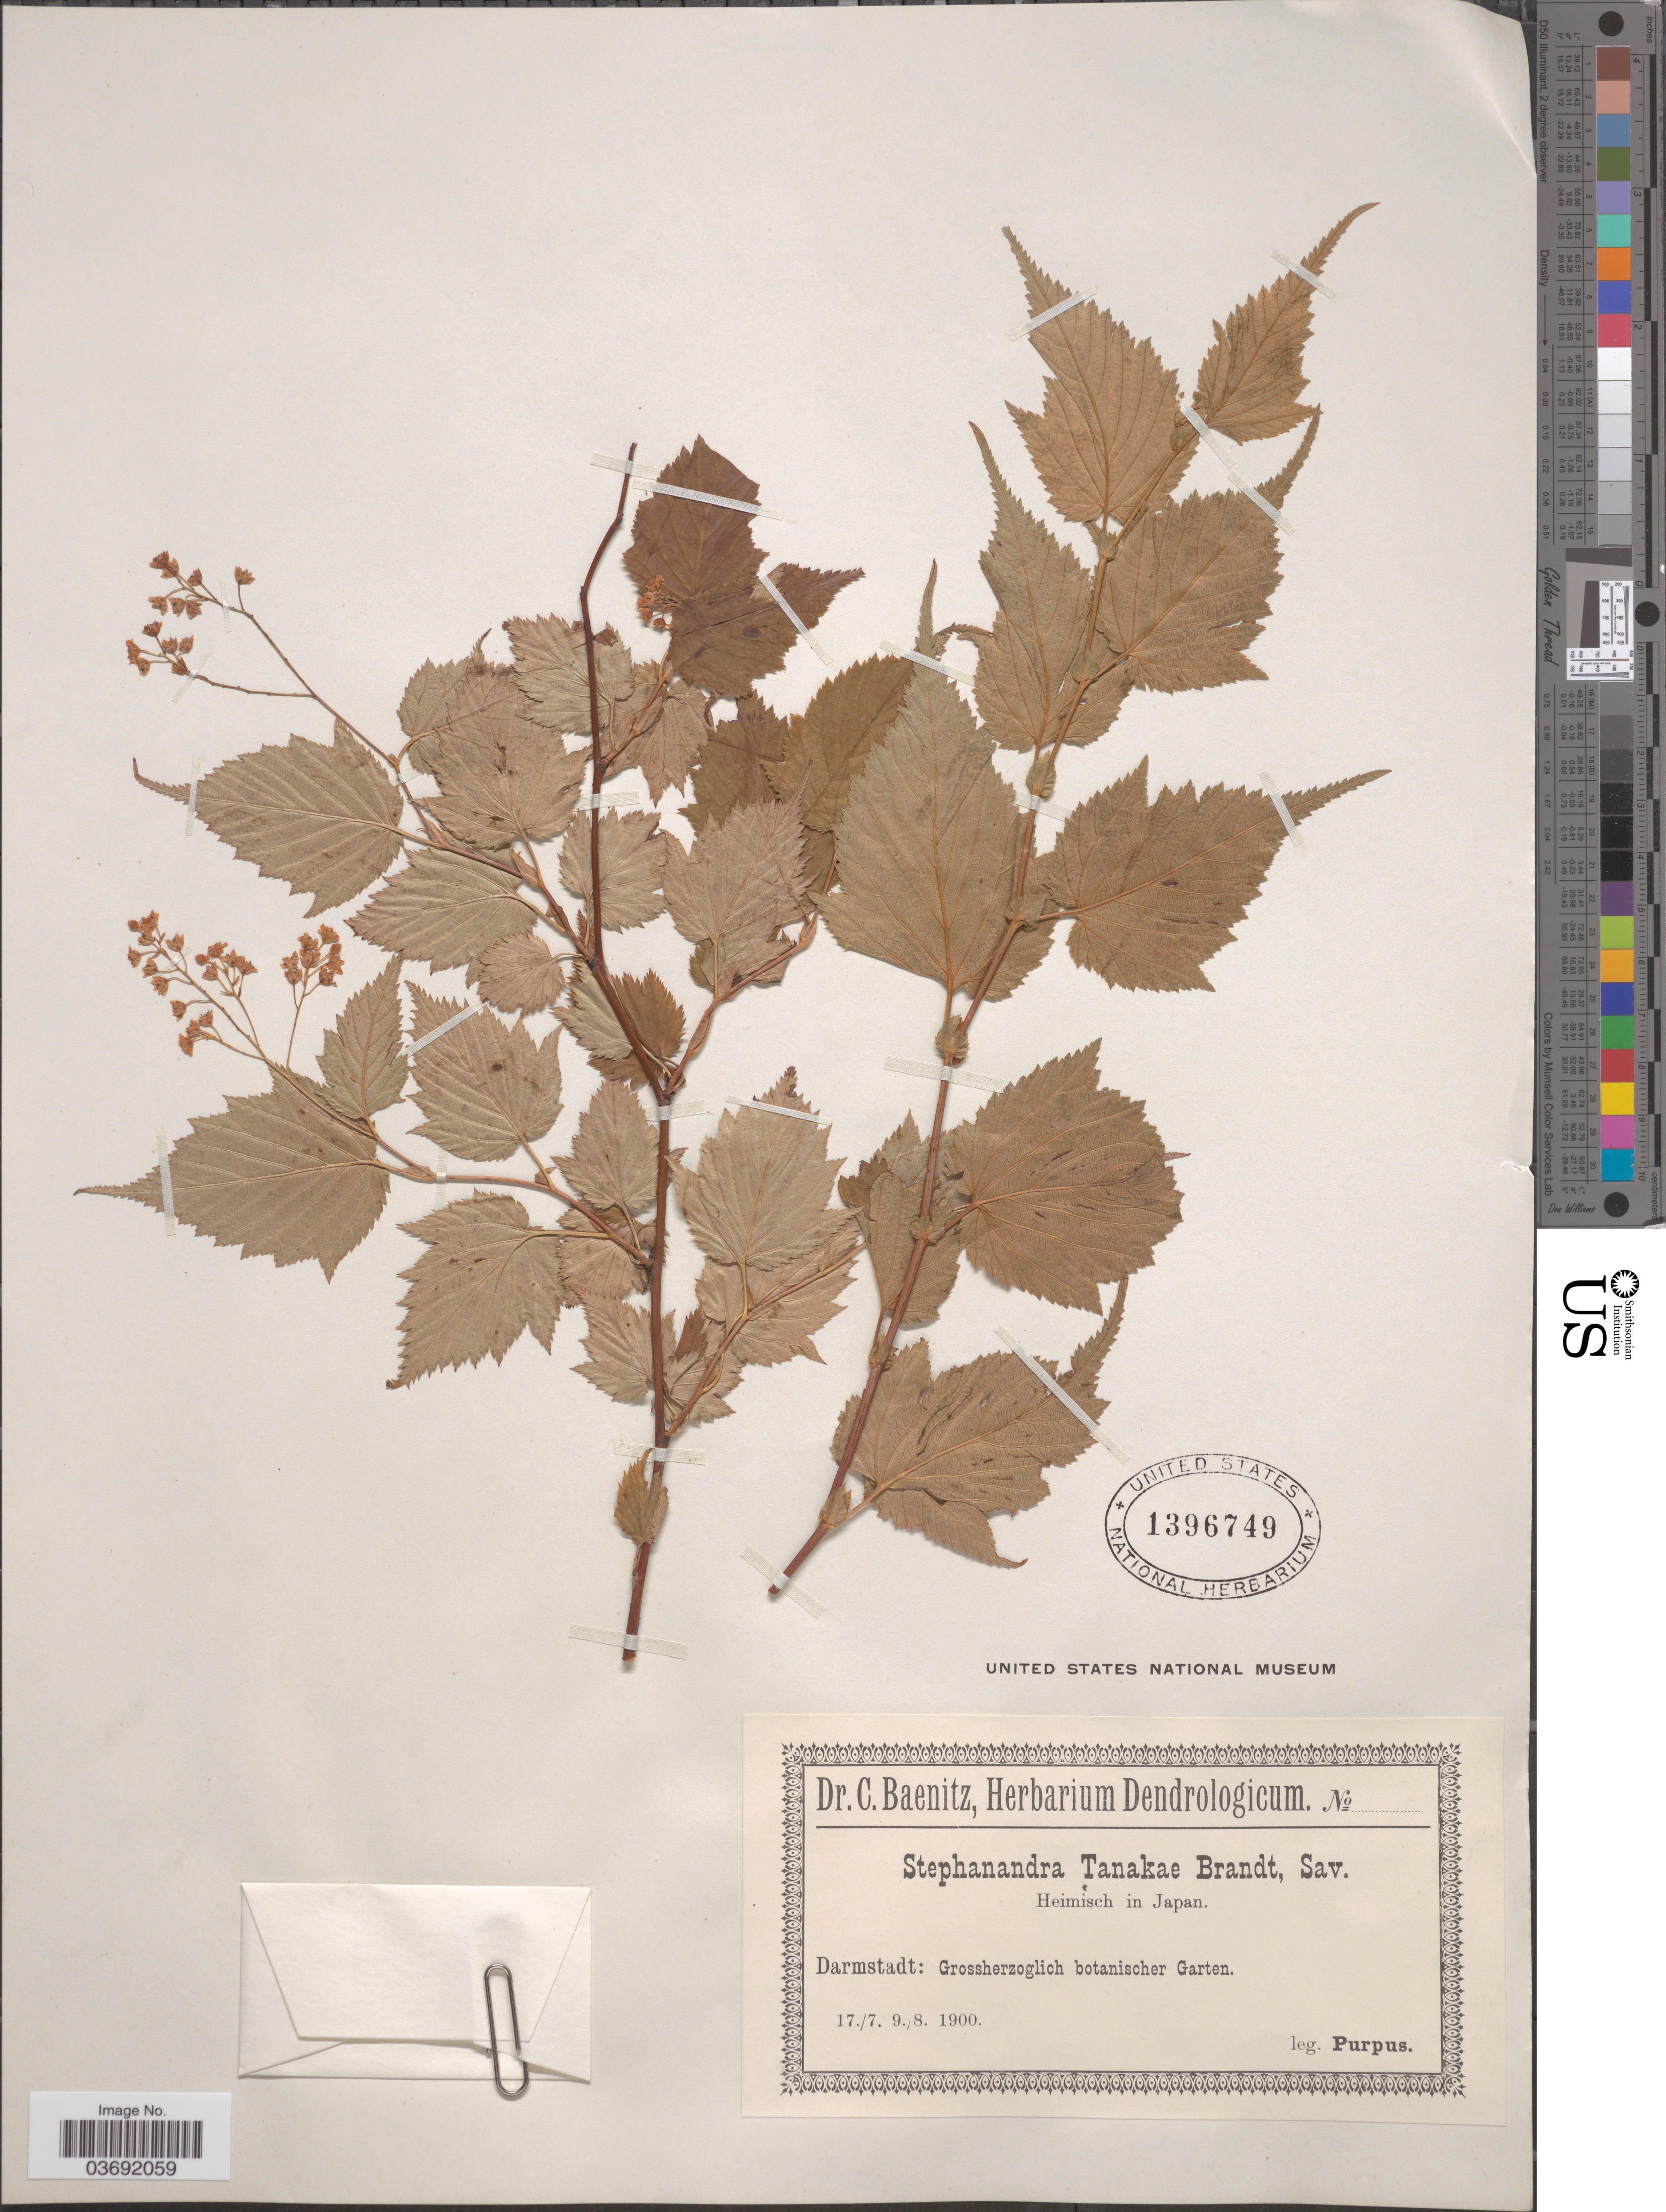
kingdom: Plantae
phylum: Tracheophyta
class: Magnoliopsida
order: Rosales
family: Rosaceae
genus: Neillia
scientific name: Neillia tanakae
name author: (Franch. & Sav.) Franch. & Sav. ex S.H. Oh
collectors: -- Purpus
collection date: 1900-07-17/1900-08-09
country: Germany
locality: Darmstadt: Grossherzoglich botanischer Garten.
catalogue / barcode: US 1396749